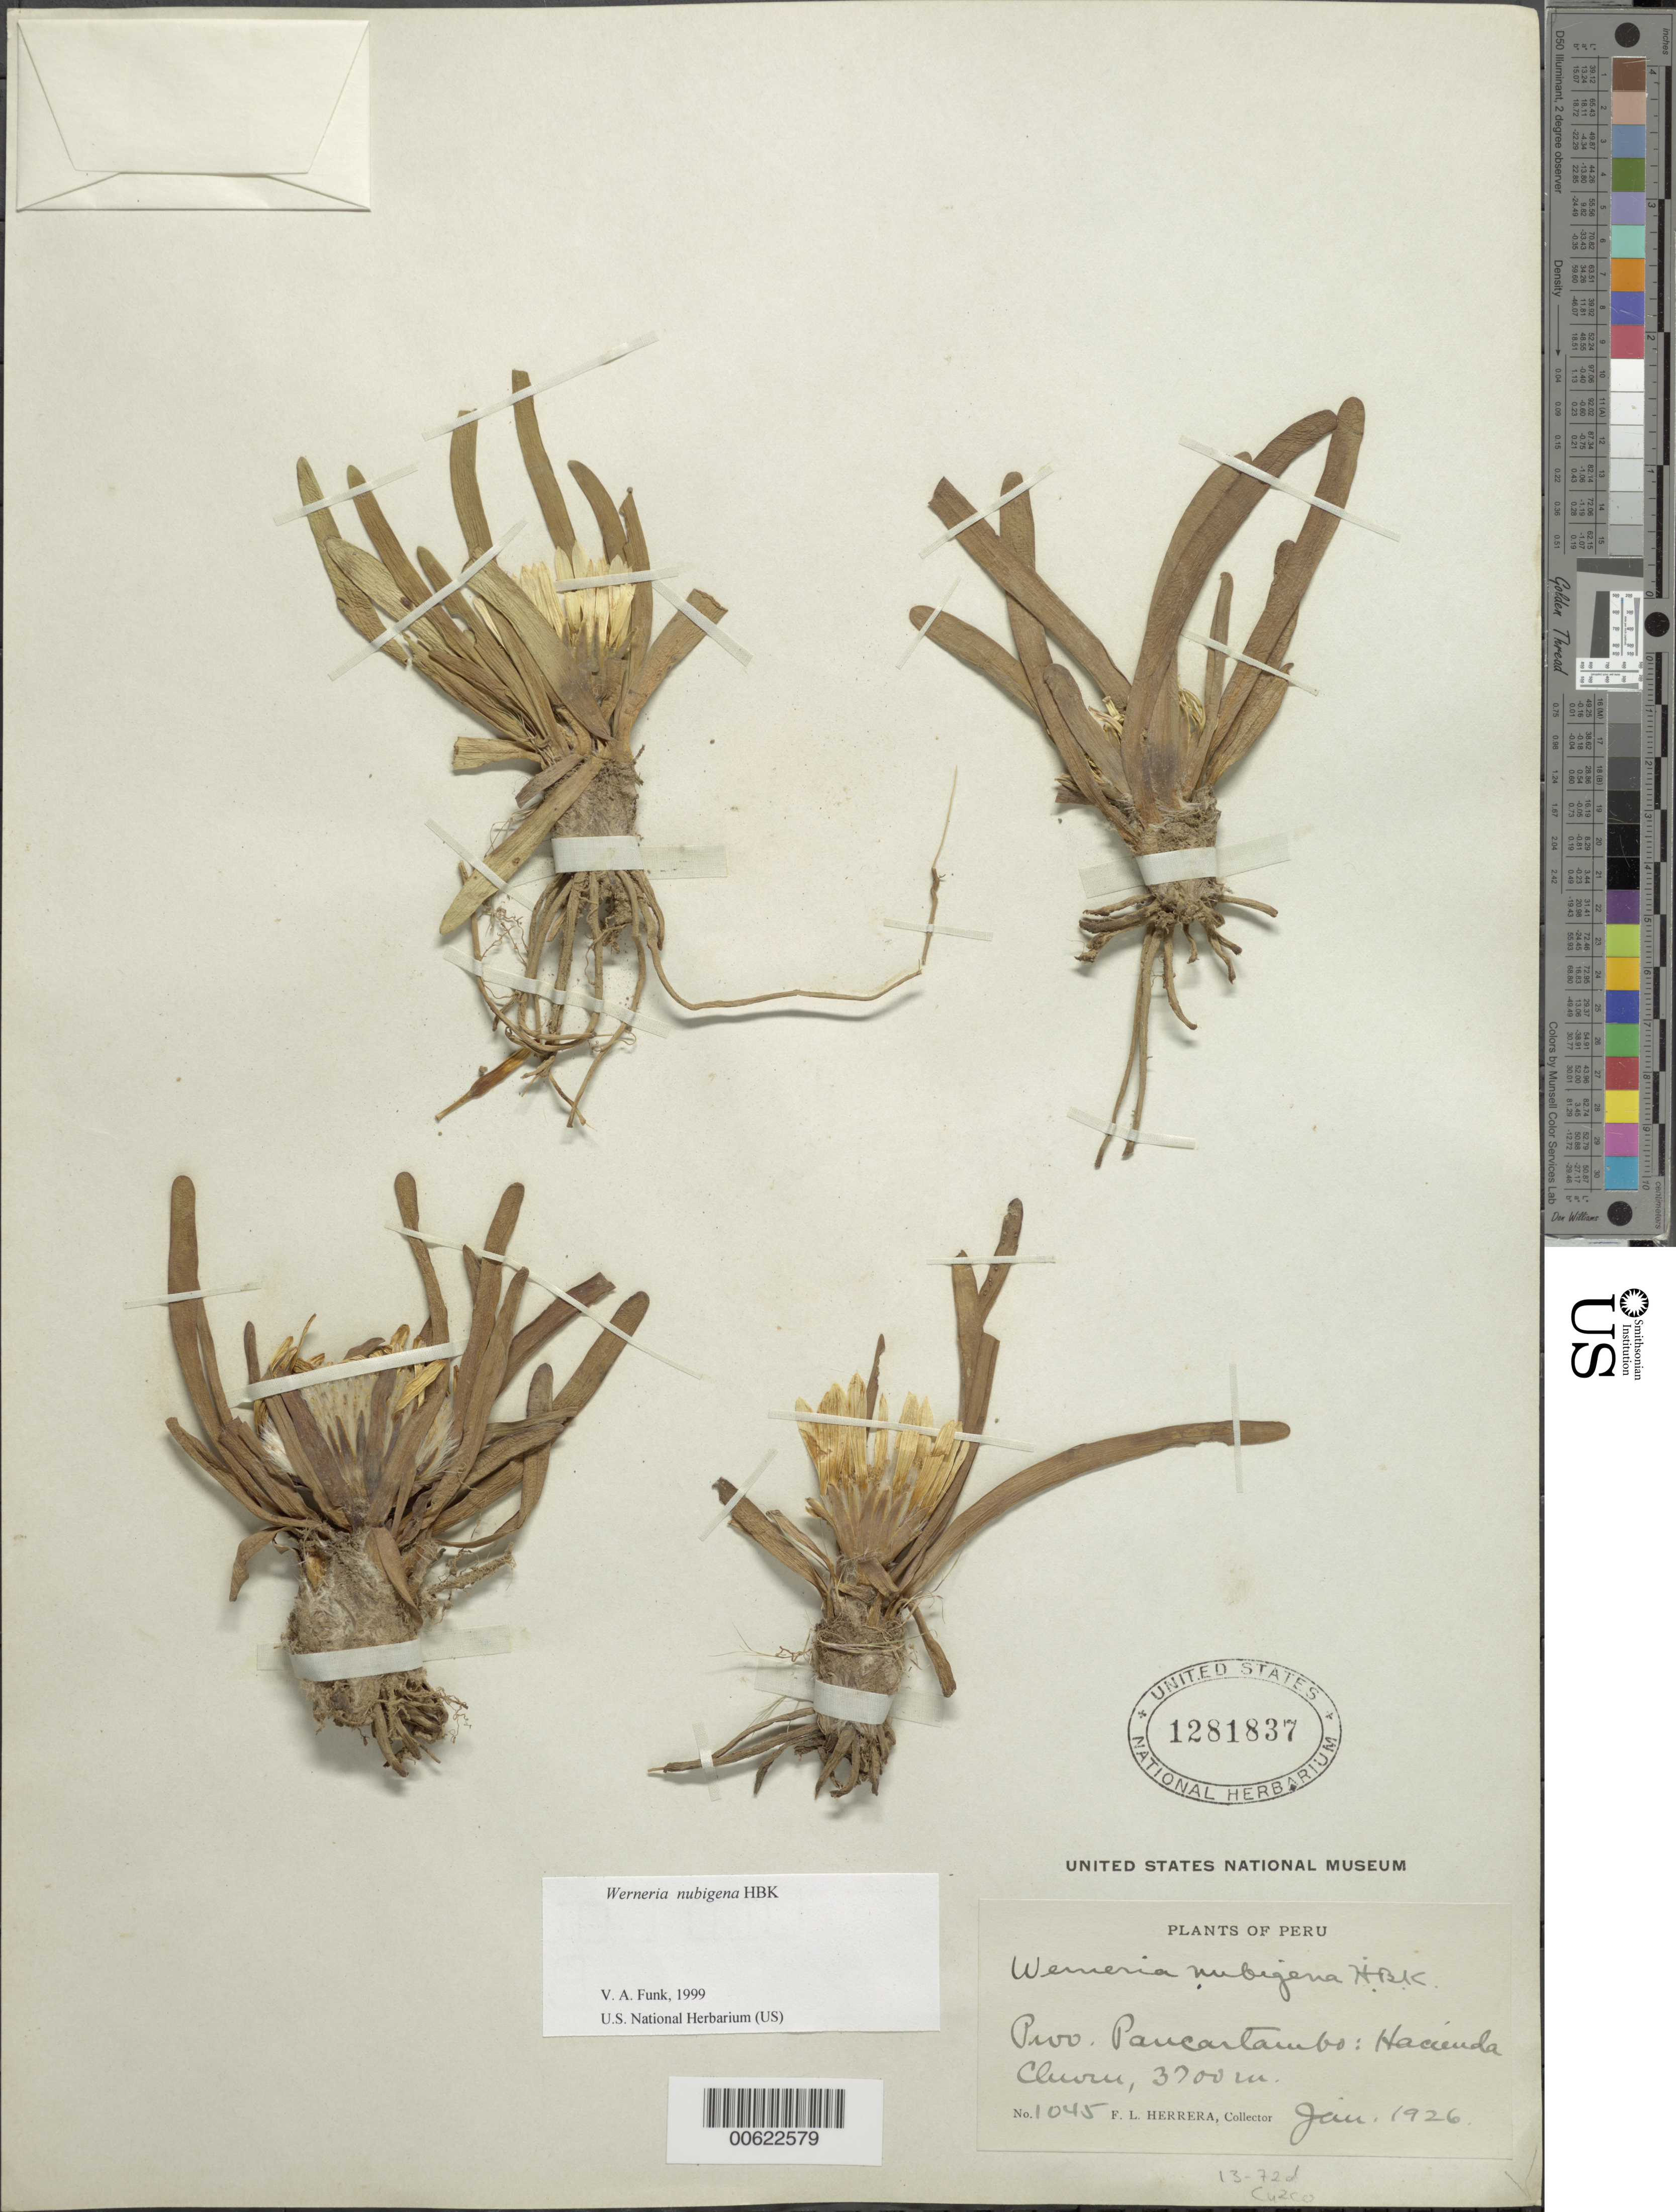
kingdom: Plantae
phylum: Tracheophyta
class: Magnoliopsida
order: Asterales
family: Asteraceae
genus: Werneria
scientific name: Werneria nubigena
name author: Kunth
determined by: Funk, Vicki A., (BOT), Smithsonian Institution - National Museum of Natural History (UNITED STATES)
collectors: F. L. Herrera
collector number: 1045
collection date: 1926-01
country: Peru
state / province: Cusco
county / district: Paucartambo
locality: Hacienda Cluiriu?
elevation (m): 3700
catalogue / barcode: US 1281837